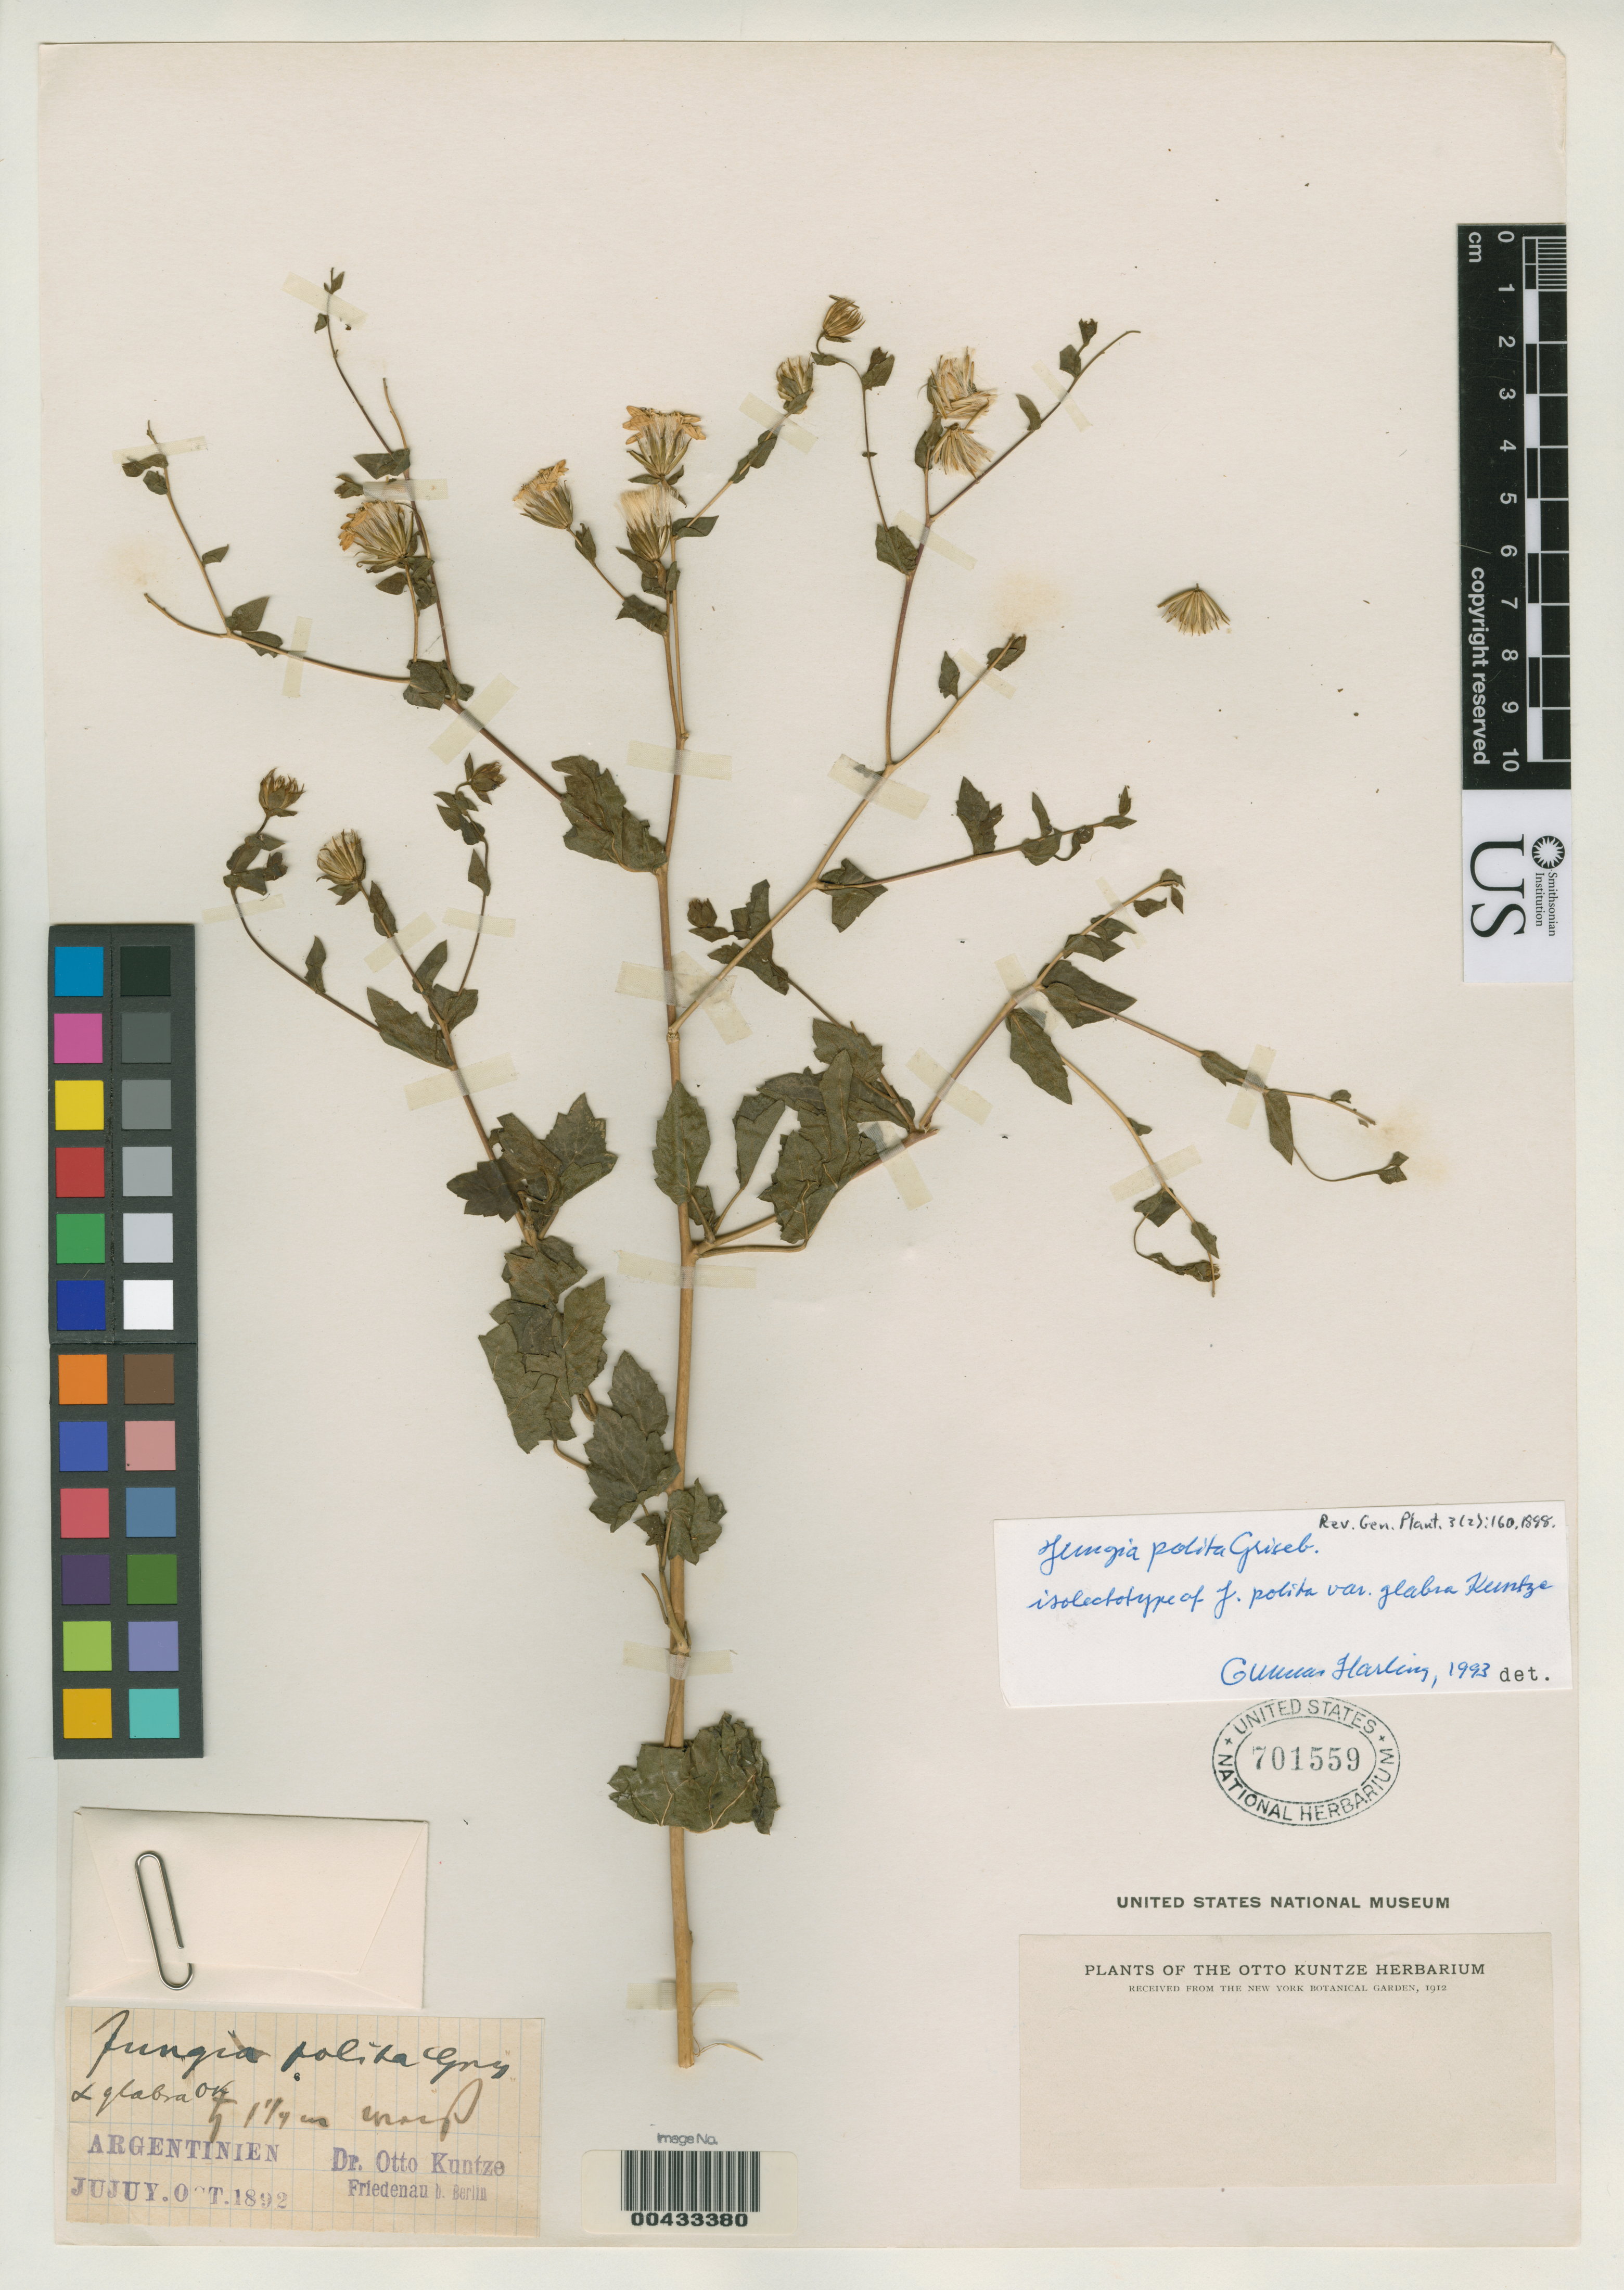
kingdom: Plantae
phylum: Tracheophyta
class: Magnoliopsida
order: Asterales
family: Asteraceae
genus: Jungia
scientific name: Jungia polita var. glabra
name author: Kuntze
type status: Isolectotype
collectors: C.E.O. Kuntze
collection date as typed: Oct 1892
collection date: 1892-10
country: Argentina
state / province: Jujuy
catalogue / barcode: US 701559